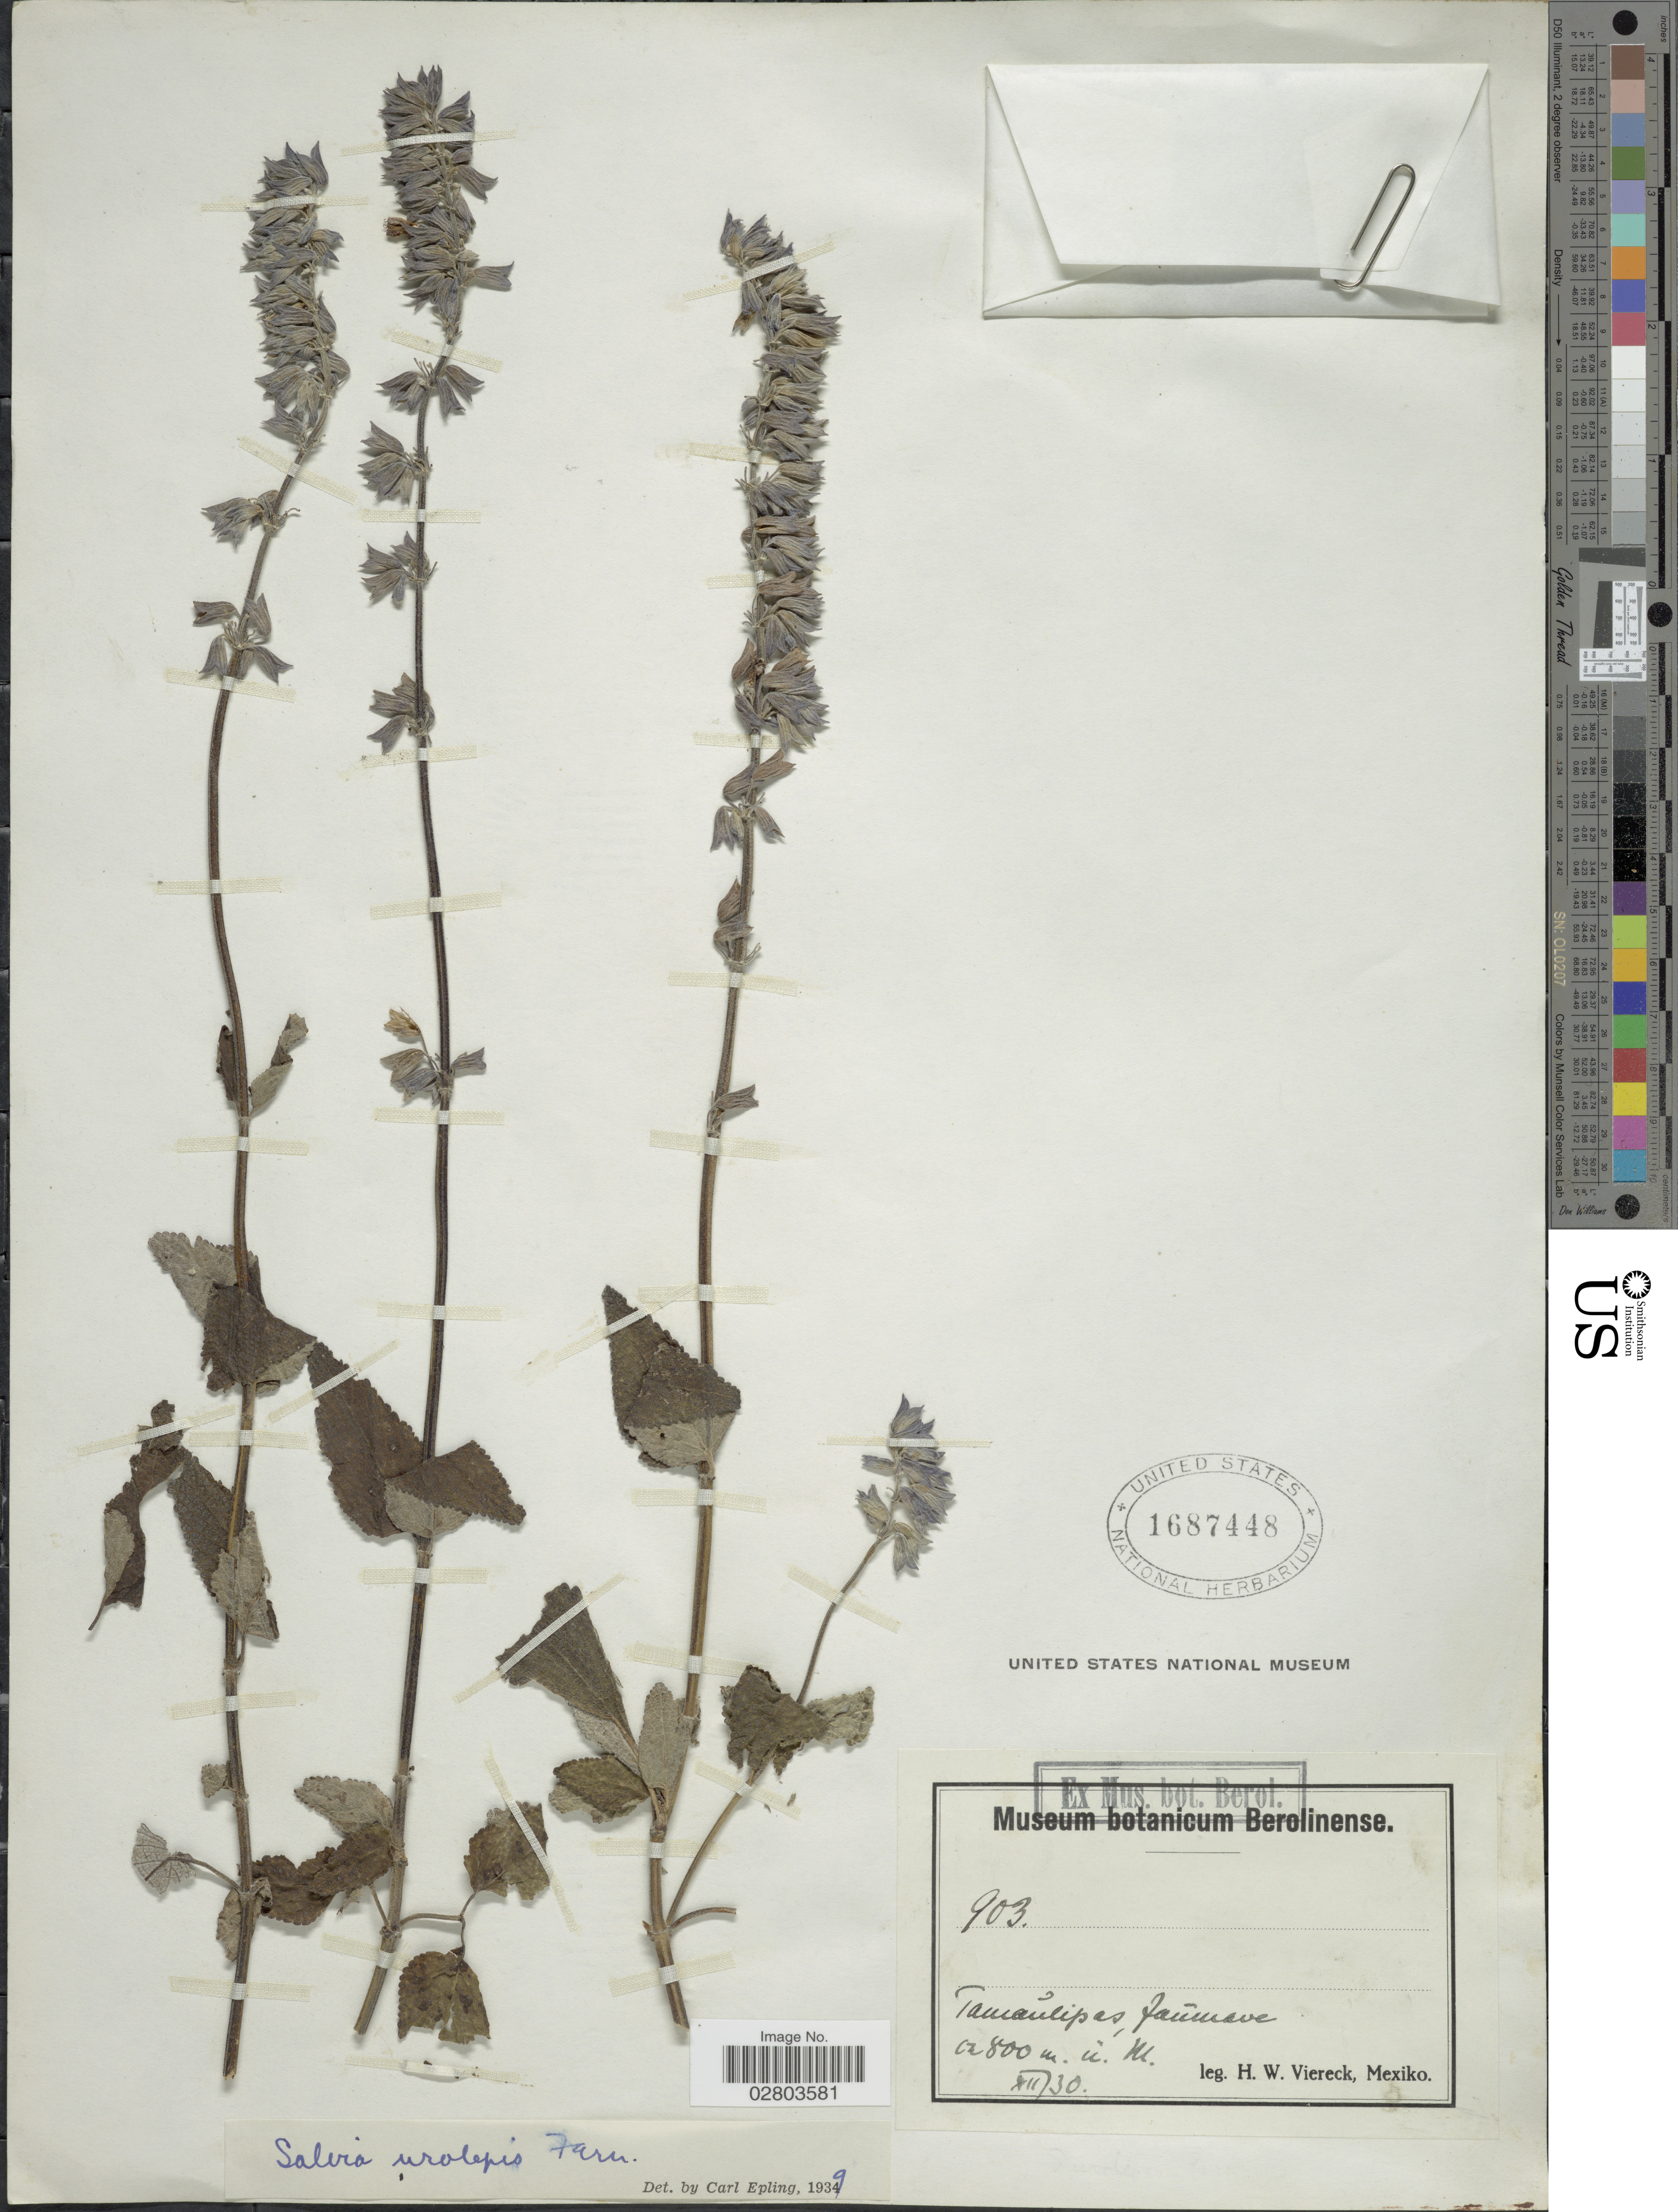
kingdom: Plantae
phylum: Tracheophyta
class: Magnoliopsida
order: Lamiales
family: Lamiaceae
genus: Salvia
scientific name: Salvia urolepis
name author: Fernald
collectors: H. W. Viereck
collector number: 903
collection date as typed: Transcribed d/m/y: /12/30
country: Mexico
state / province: Tamaulipas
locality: Jaumave.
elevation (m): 800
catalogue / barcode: US 1687448